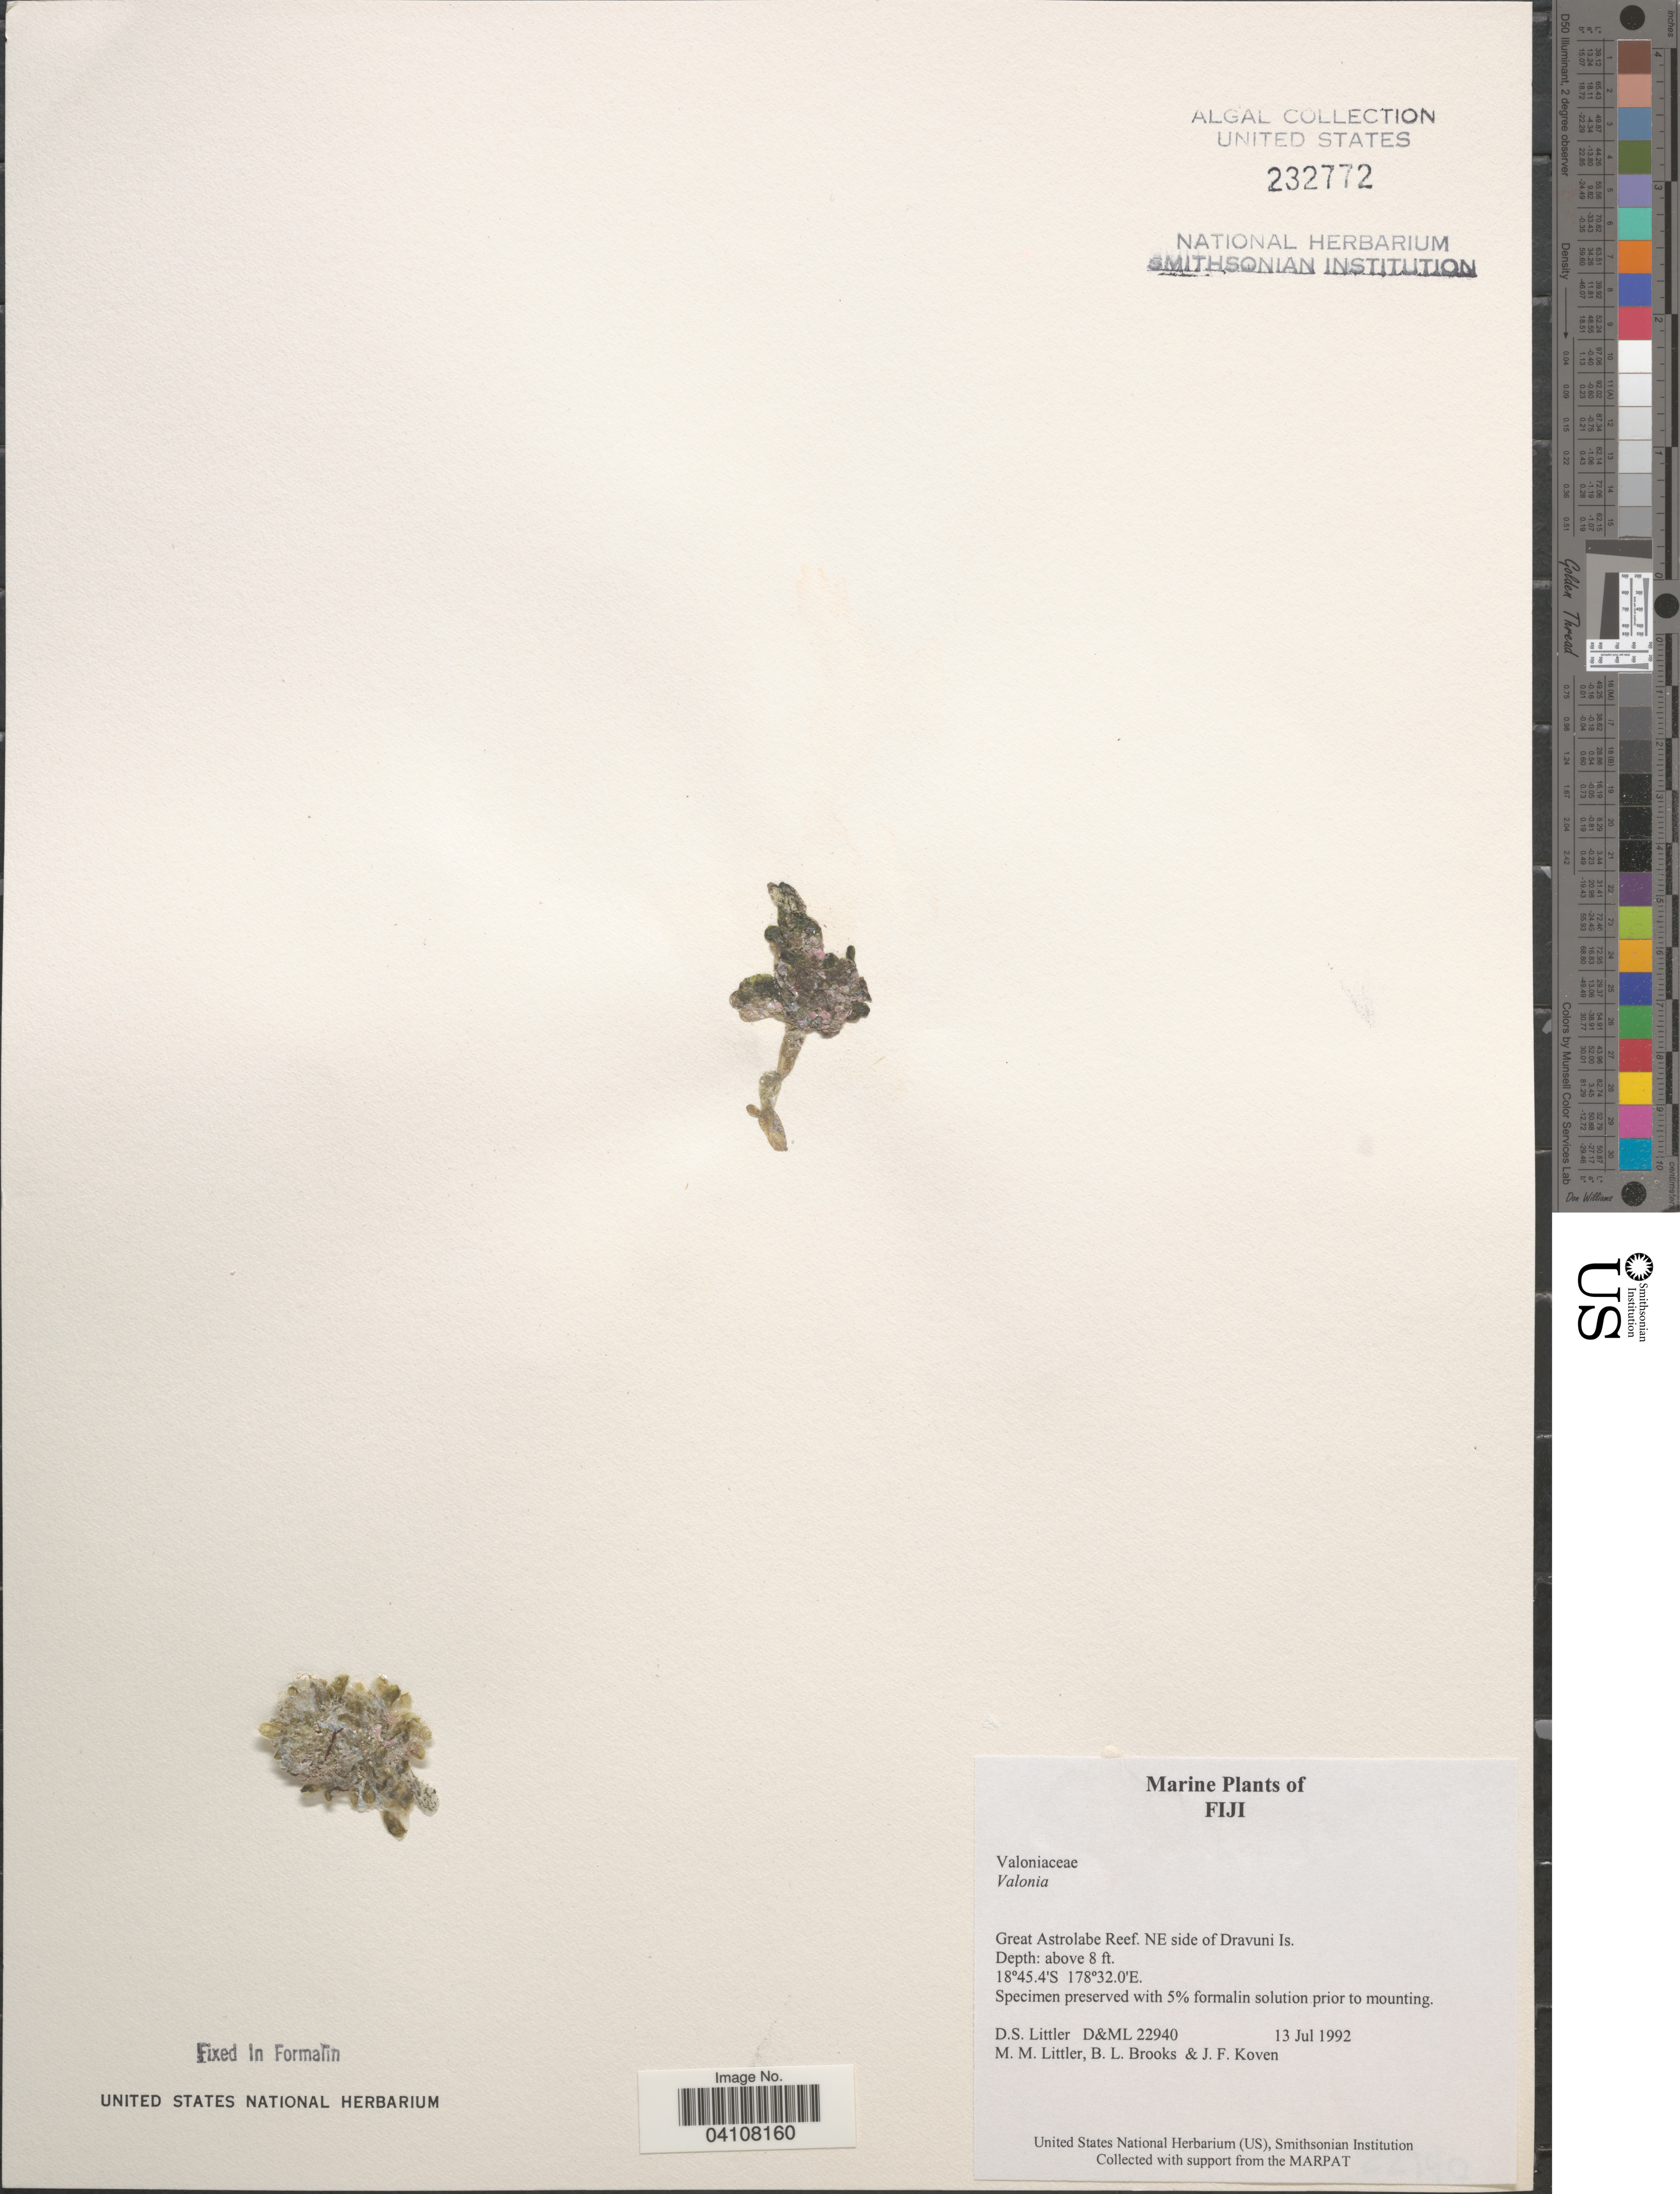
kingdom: Plantae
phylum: Chlorophyta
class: Ulvophyceae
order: Siphonocladales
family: Valoniaceae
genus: Valonia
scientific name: Valonia sp.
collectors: D. S. Littler, B. Brooks & J. Koven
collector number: D&ML22940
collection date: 1992-07-13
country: Fiji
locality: Great Astrolabe Reef. NE side of Dravuni Is.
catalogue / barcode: US 232772